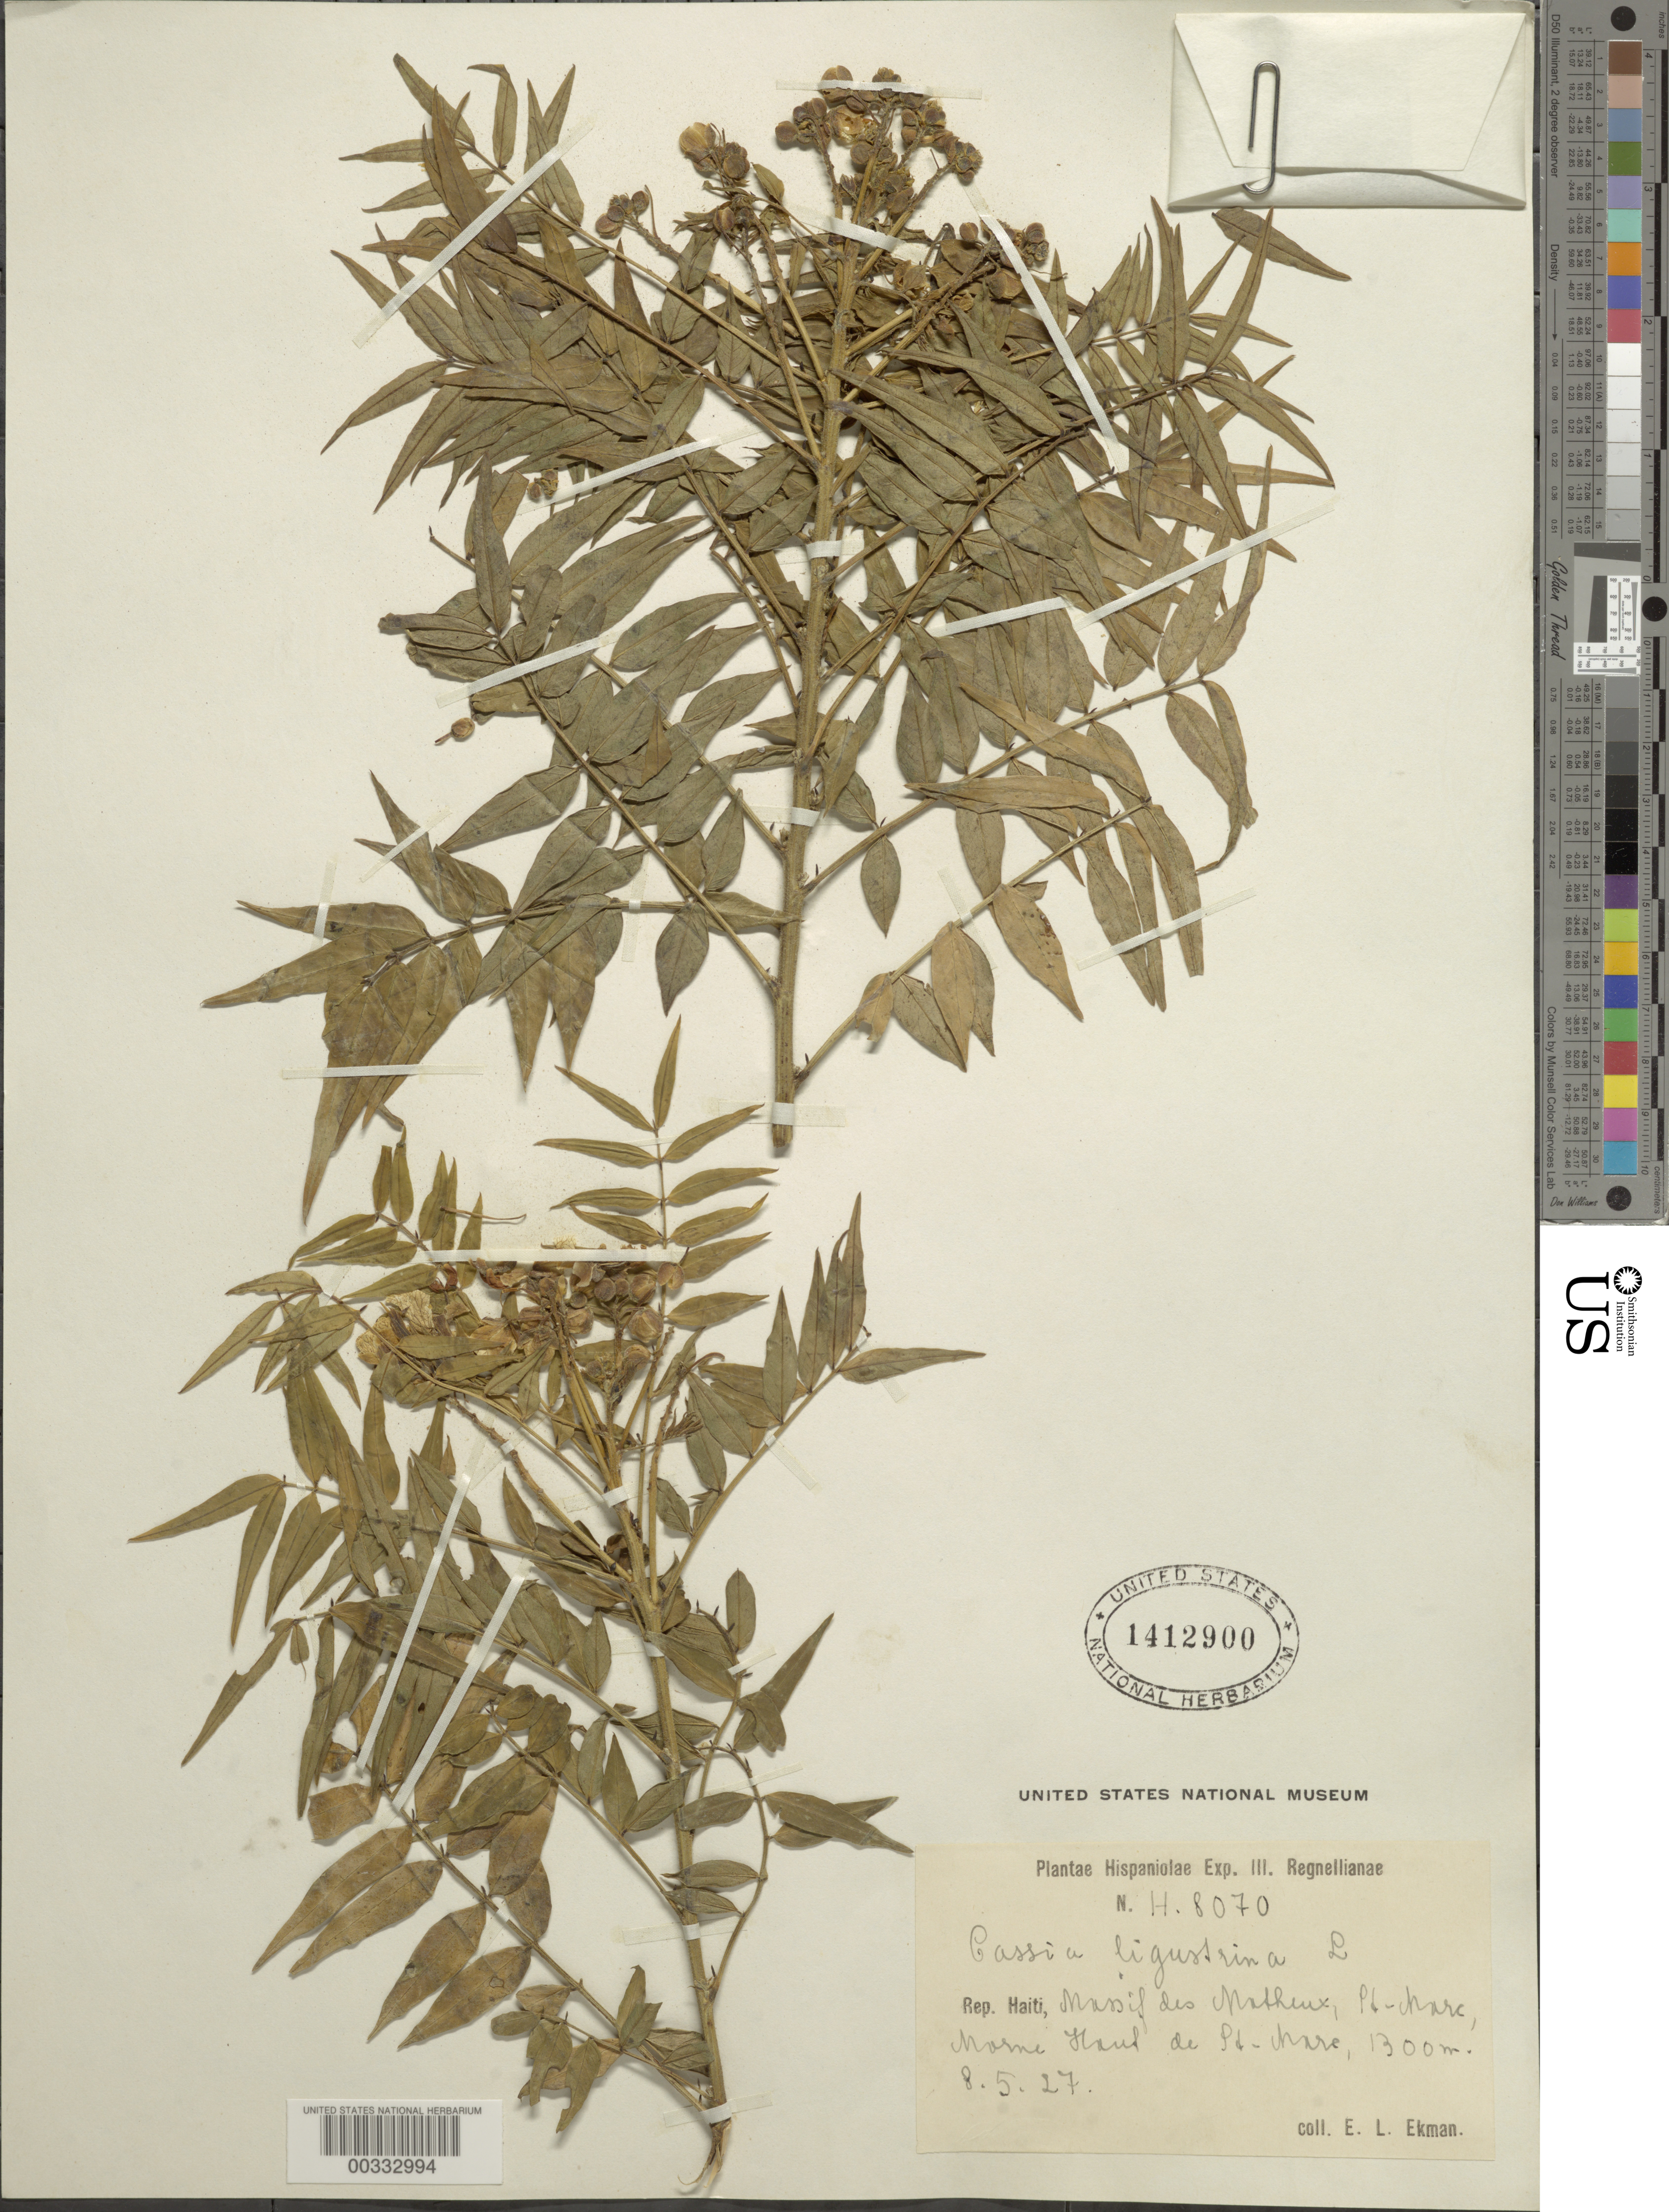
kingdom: Plantae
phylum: Tracheophyta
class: Magnoliopsida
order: Fabales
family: Fabaceae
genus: Senna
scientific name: Senna ligustrina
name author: (L.) H.S. Irwin & Barneby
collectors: E. L. Ekman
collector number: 8070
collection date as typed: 08 May 1927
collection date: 1927-05-08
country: Haiti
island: Hispaniola Island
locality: Massif des Matheux, Pt-Mare morne haut de Pt-Mare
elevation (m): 1300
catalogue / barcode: US 1412900